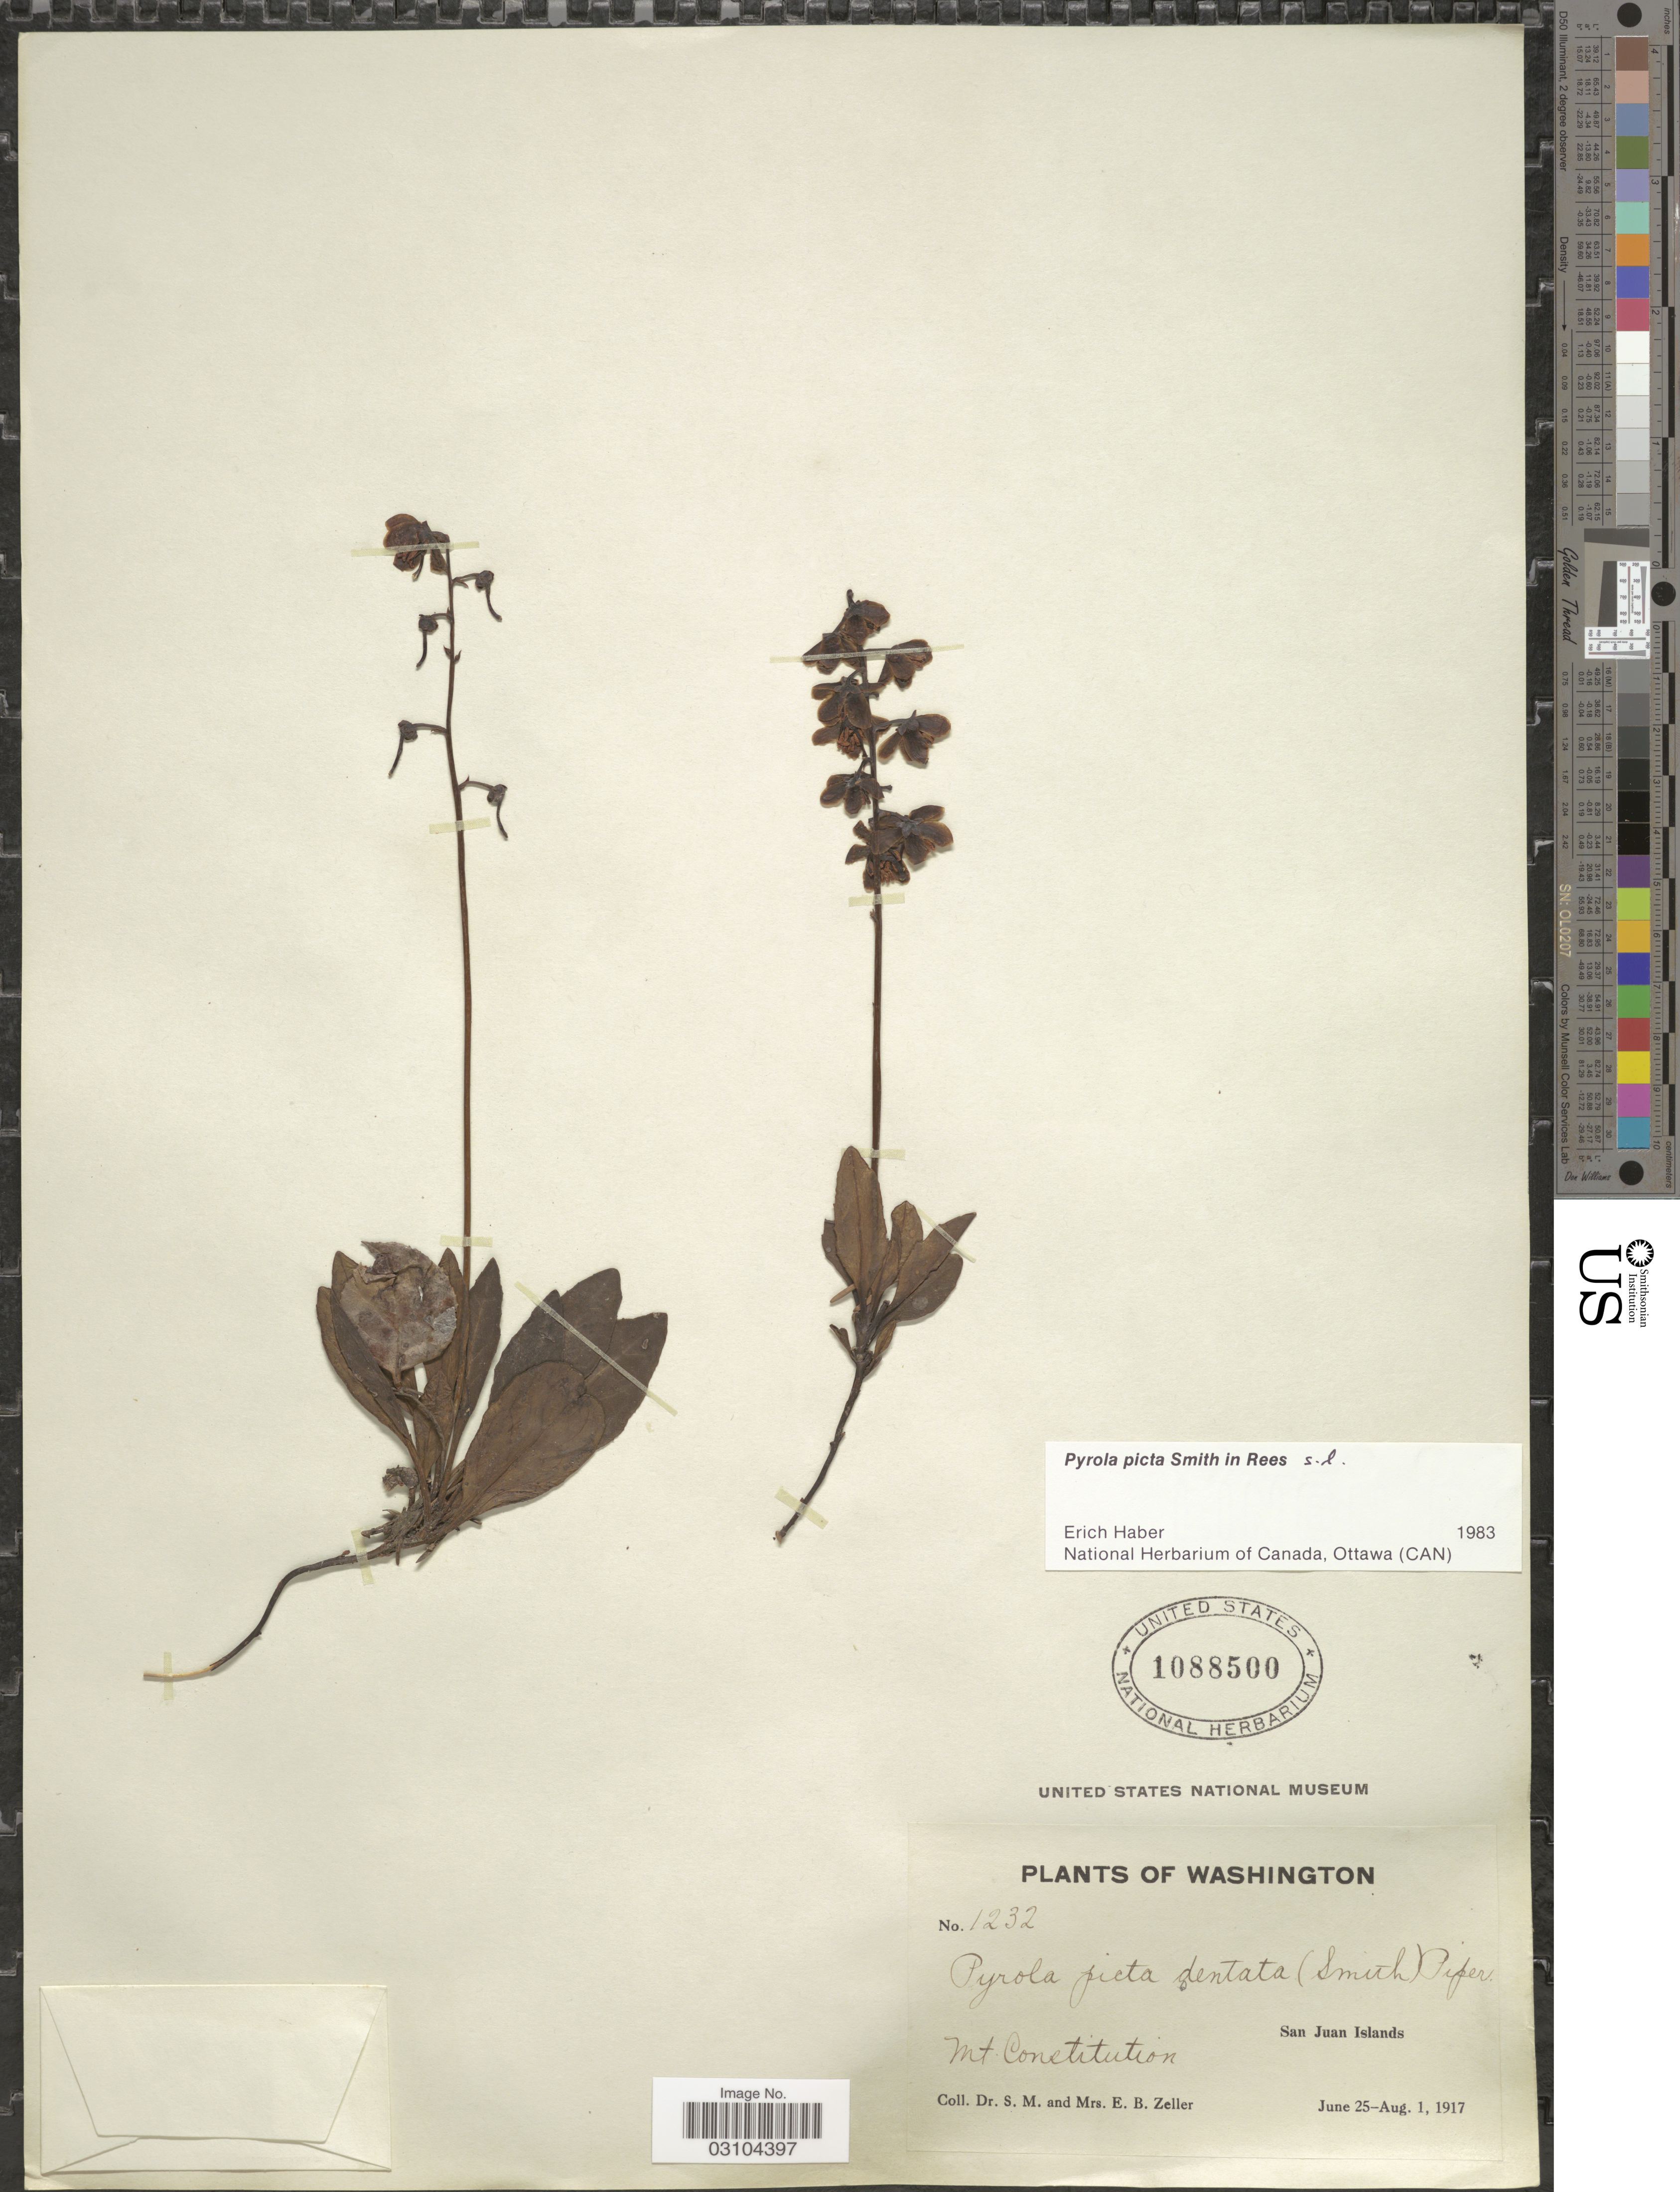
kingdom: Plantae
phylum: Tracheophyta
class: Magnoliopsida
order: Ericales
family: Ericaceae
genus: Pyrola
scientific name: Pyrola picta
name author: Sm. in Rees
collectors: S. Zeller & E. Zeller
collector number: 1232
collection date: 1917-06-25/1917-08-01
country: United States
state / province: Washington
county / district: San Juan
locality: Mt. Conetitution, San Juan Islands.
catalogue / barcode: US 1088500